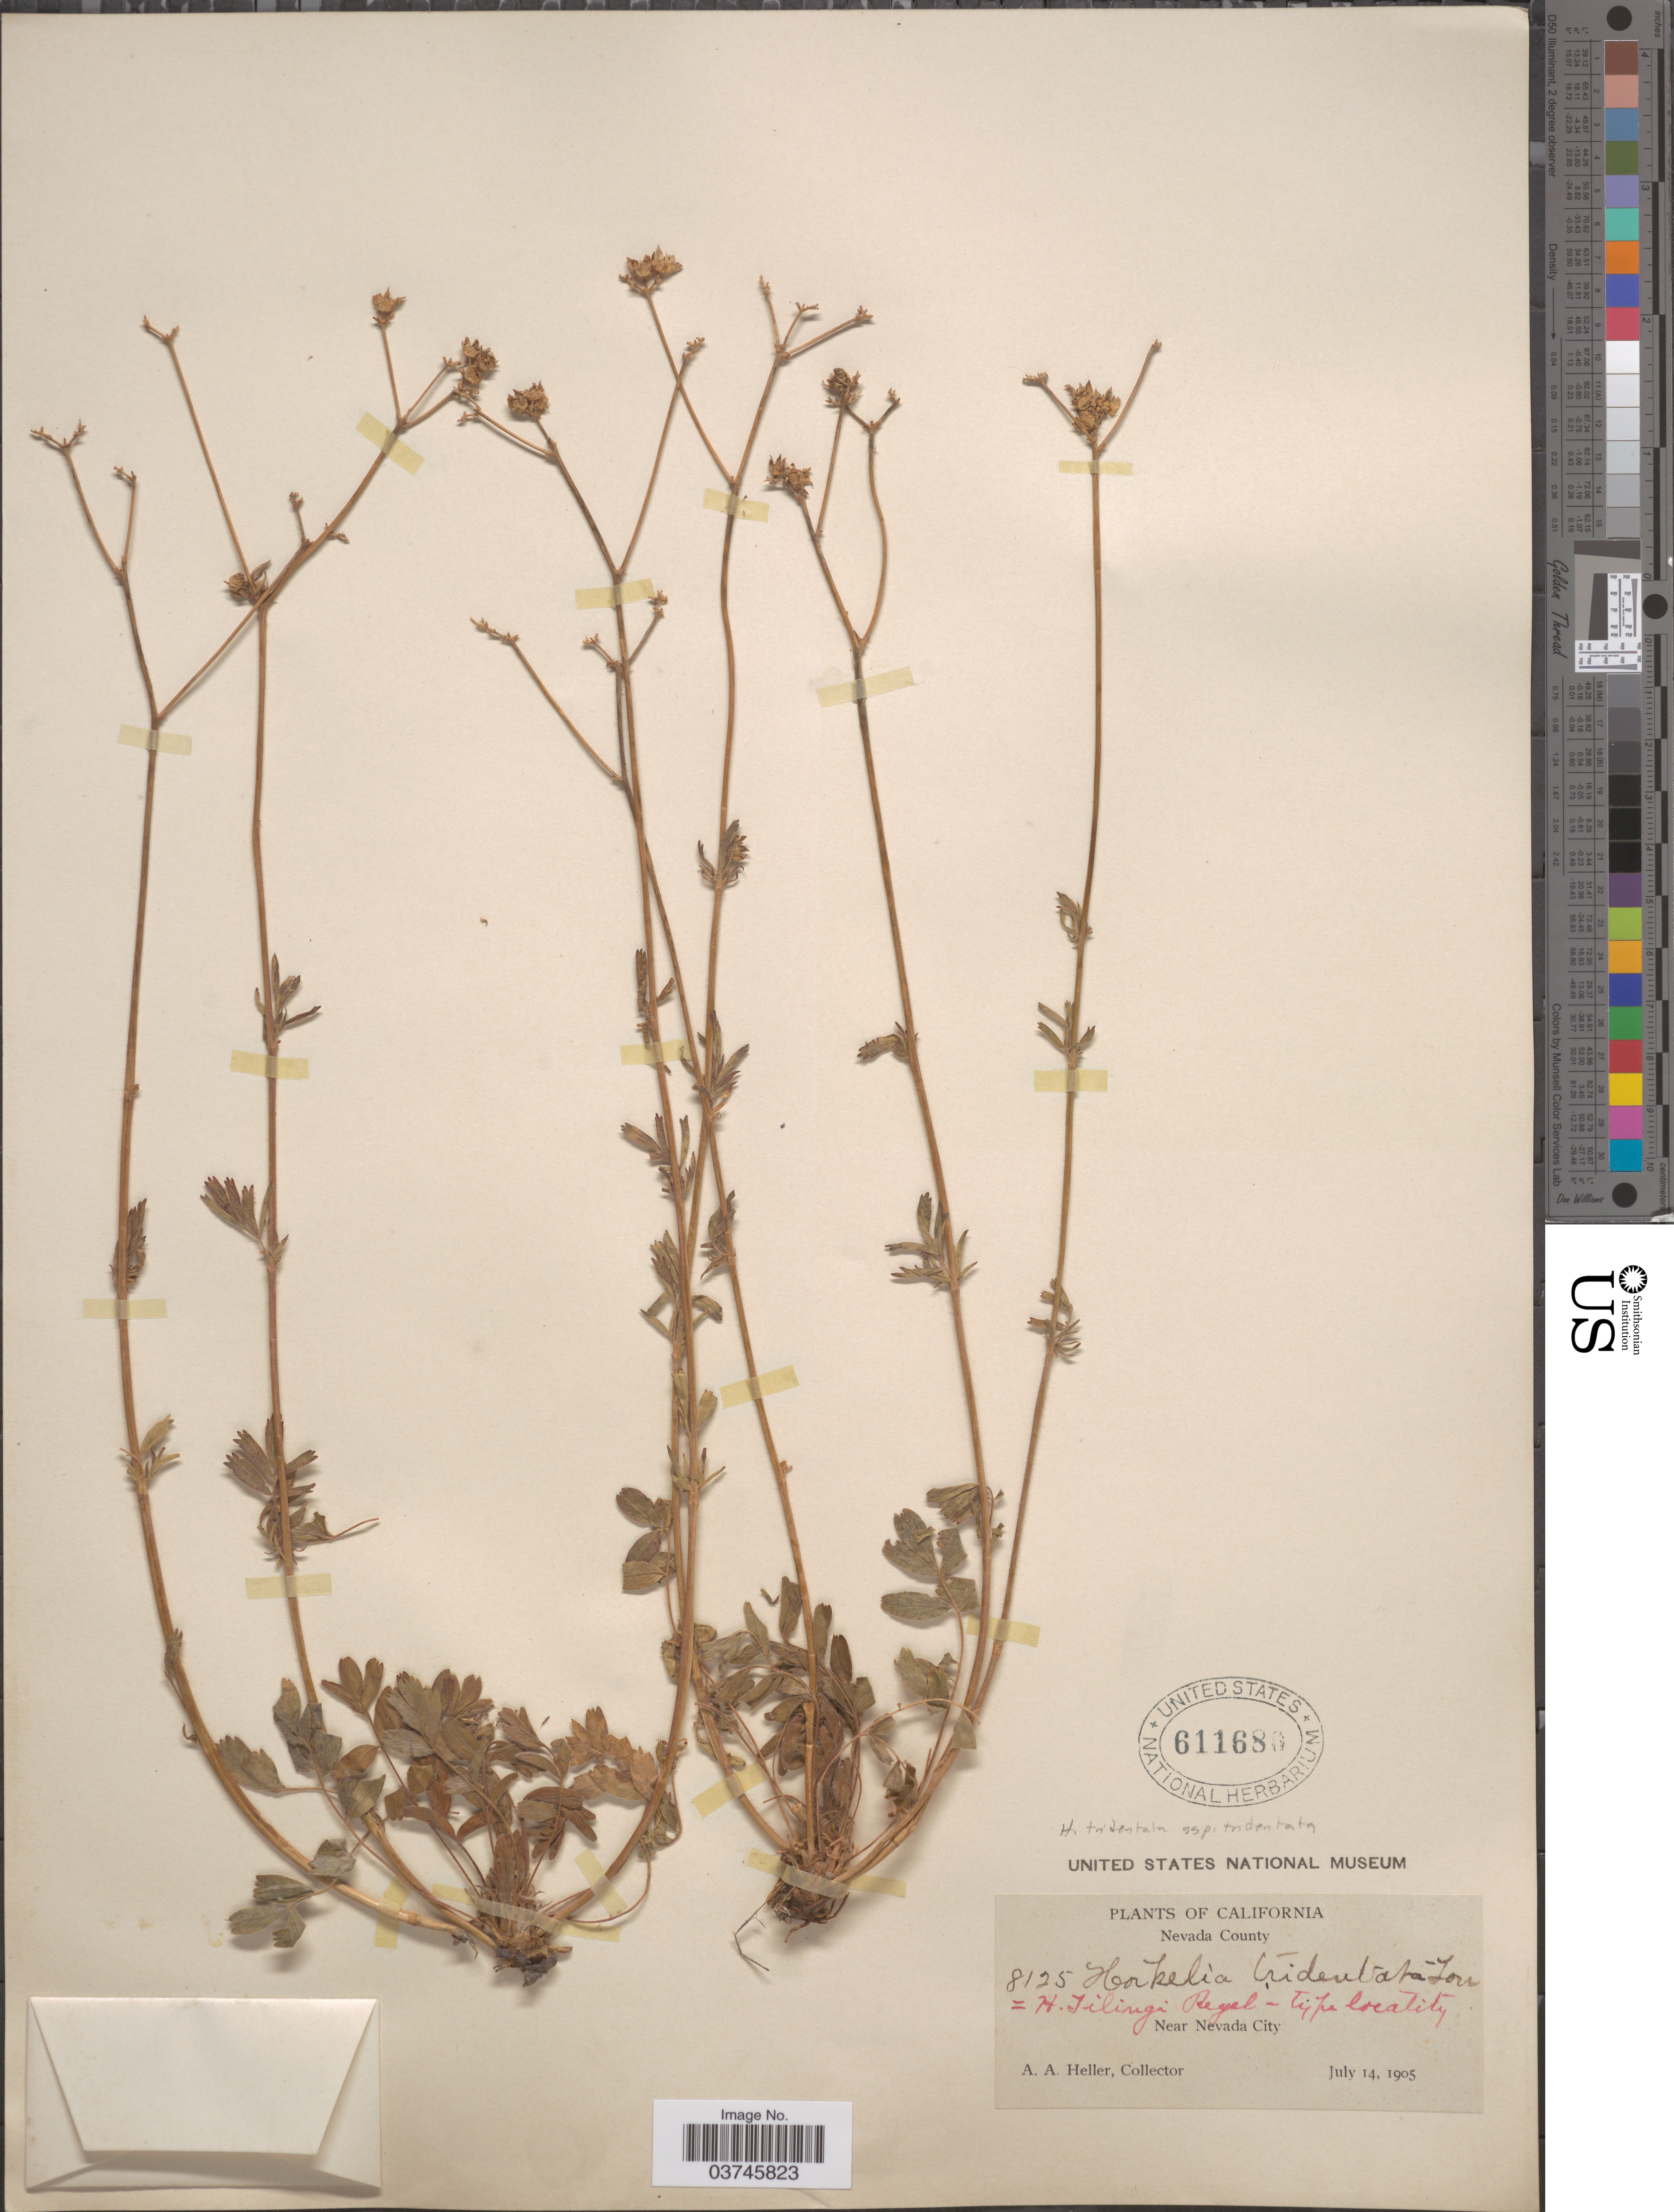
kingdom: Plantae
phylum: Tracheophyta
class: Magnoliopsida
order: Rosales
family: Rosaceae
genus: Potentilla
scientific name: Potentilla tilingii var. tilingii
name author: (Regel) Greene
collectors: A. A. Heller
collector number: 8125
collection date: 1905-07-14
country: United States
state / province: California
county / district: Nevada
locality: Nevada County. Near Nevada City.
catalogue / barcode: US 611680